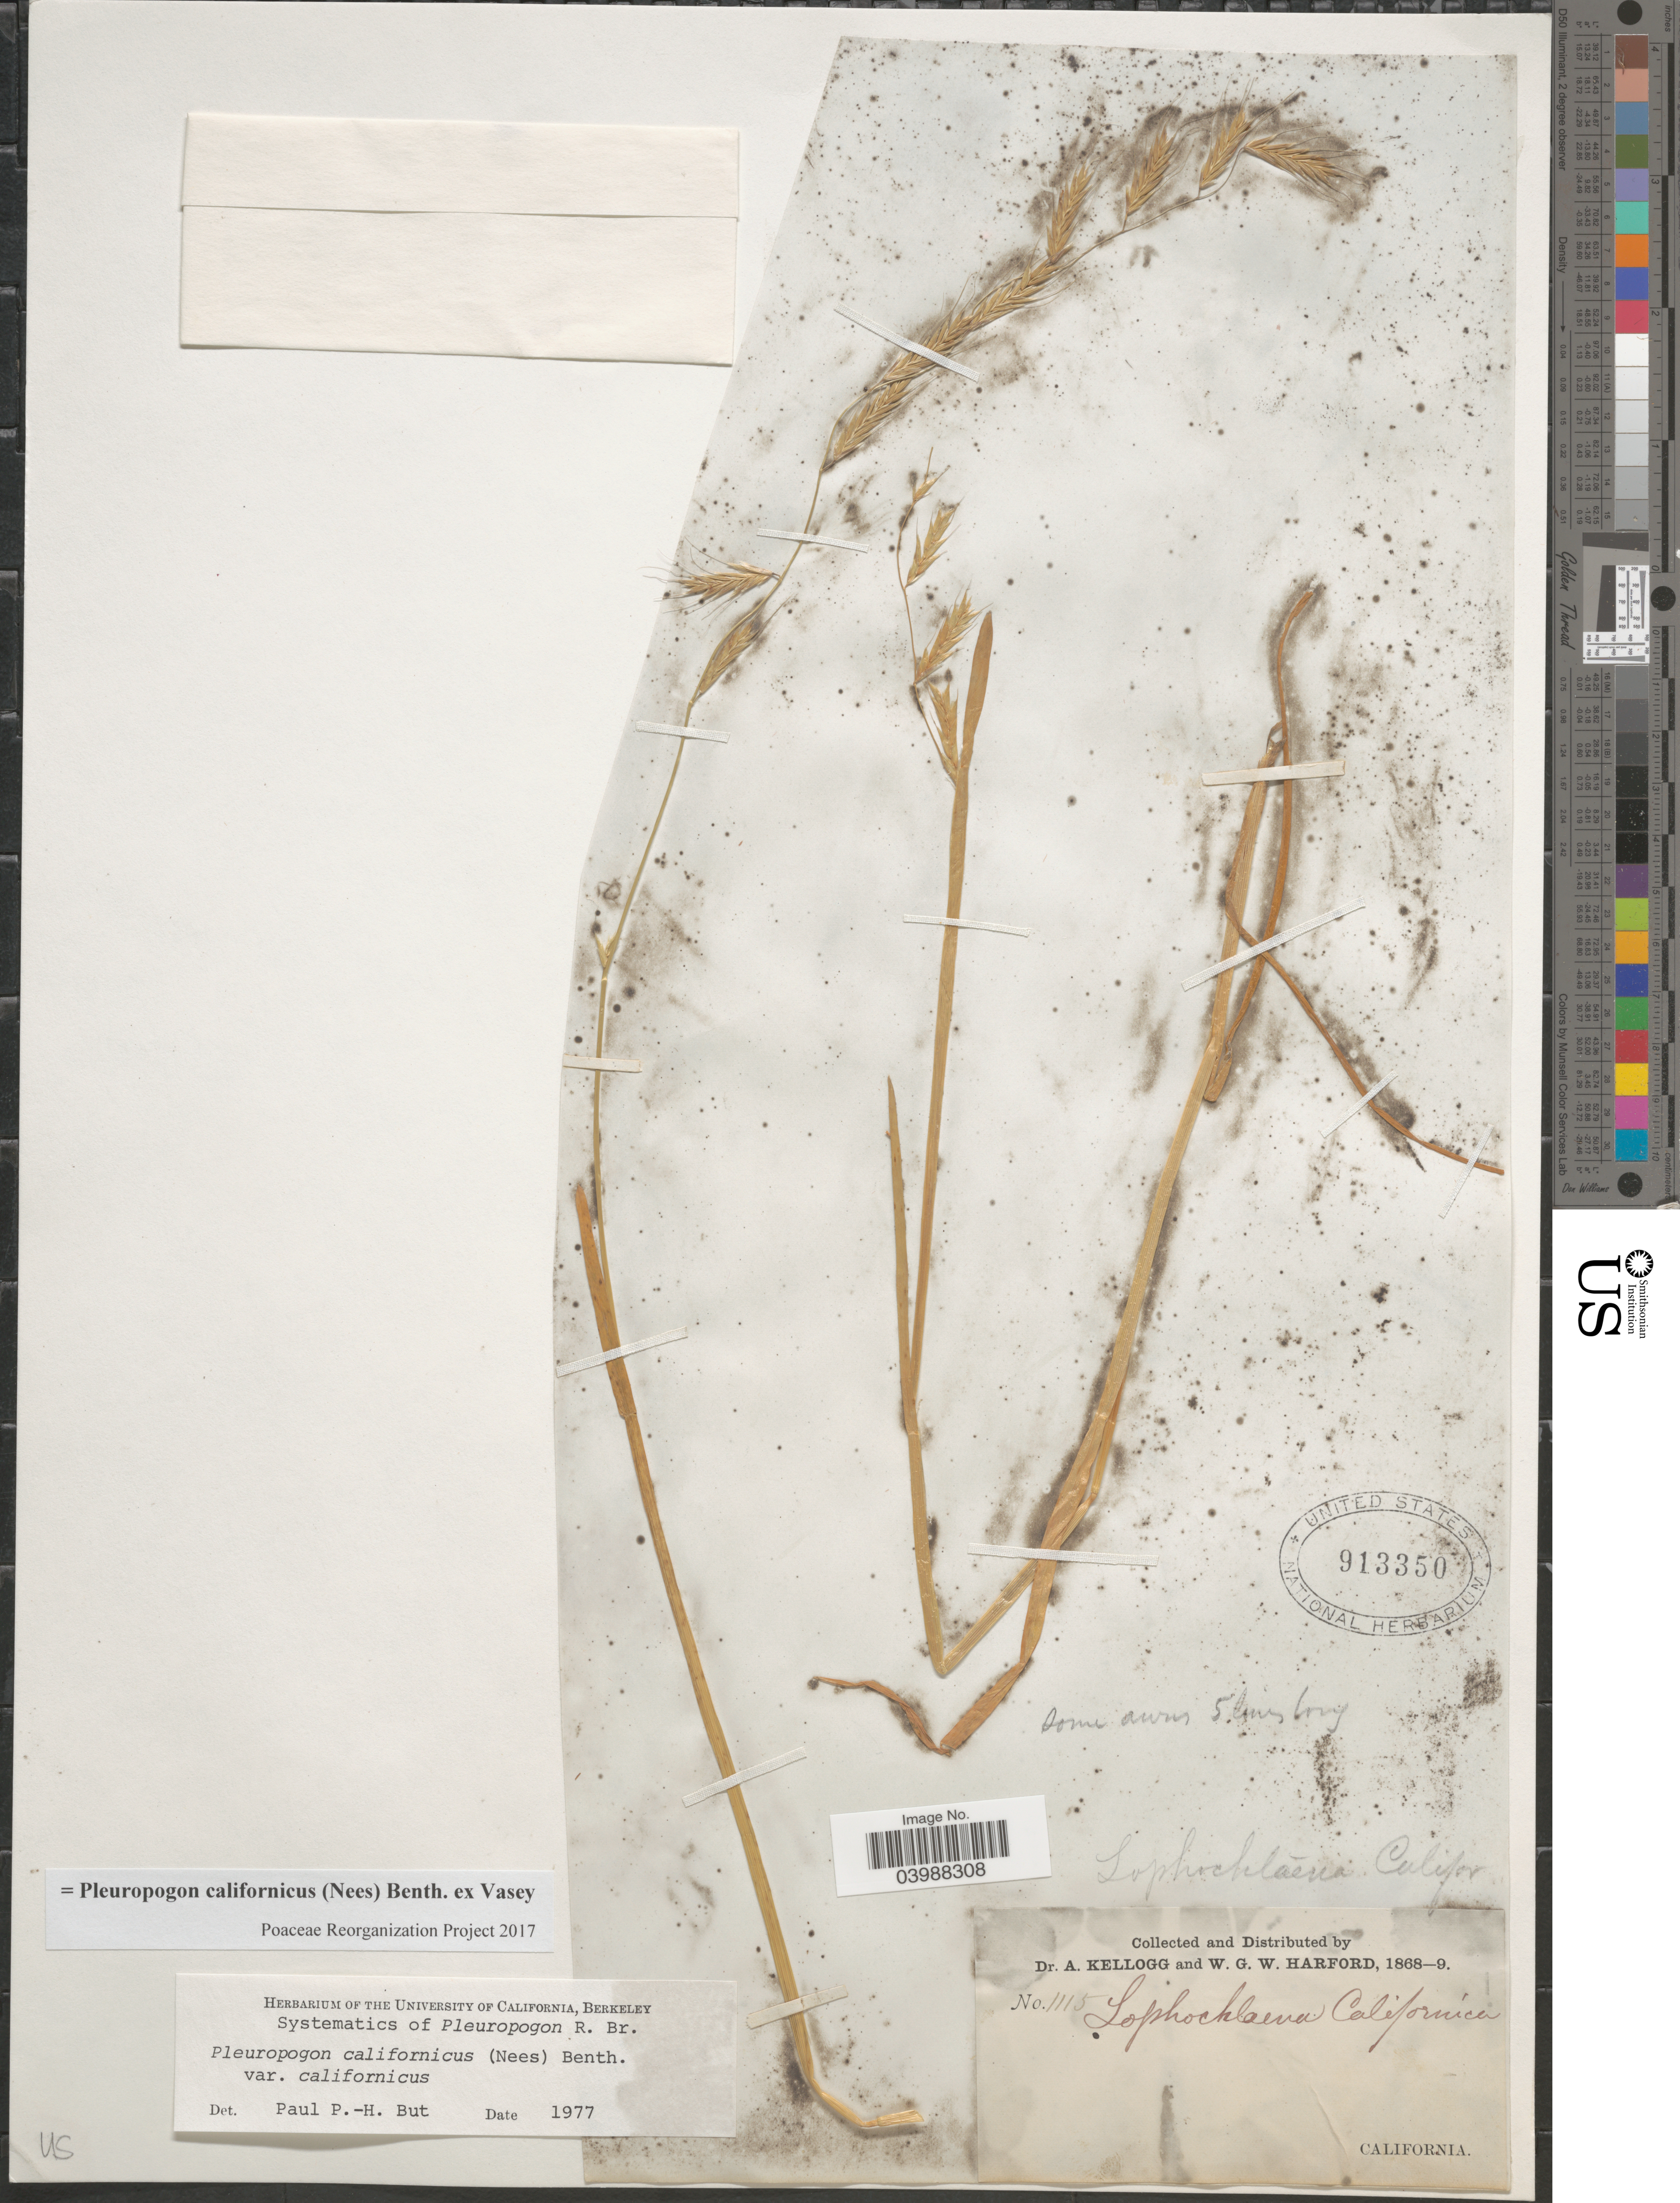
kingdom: Plantae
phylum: Tracheophyta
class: Liliopsida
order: Poales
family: Poaceae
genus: Pleuropogon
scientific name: Pleuropogon californicus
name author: (Nees) Benth. ex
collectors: A. Kellogg & W. G. W. Harford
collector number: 1115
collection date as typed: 1869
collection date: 1868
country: United States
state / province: California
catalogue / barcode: US 913350